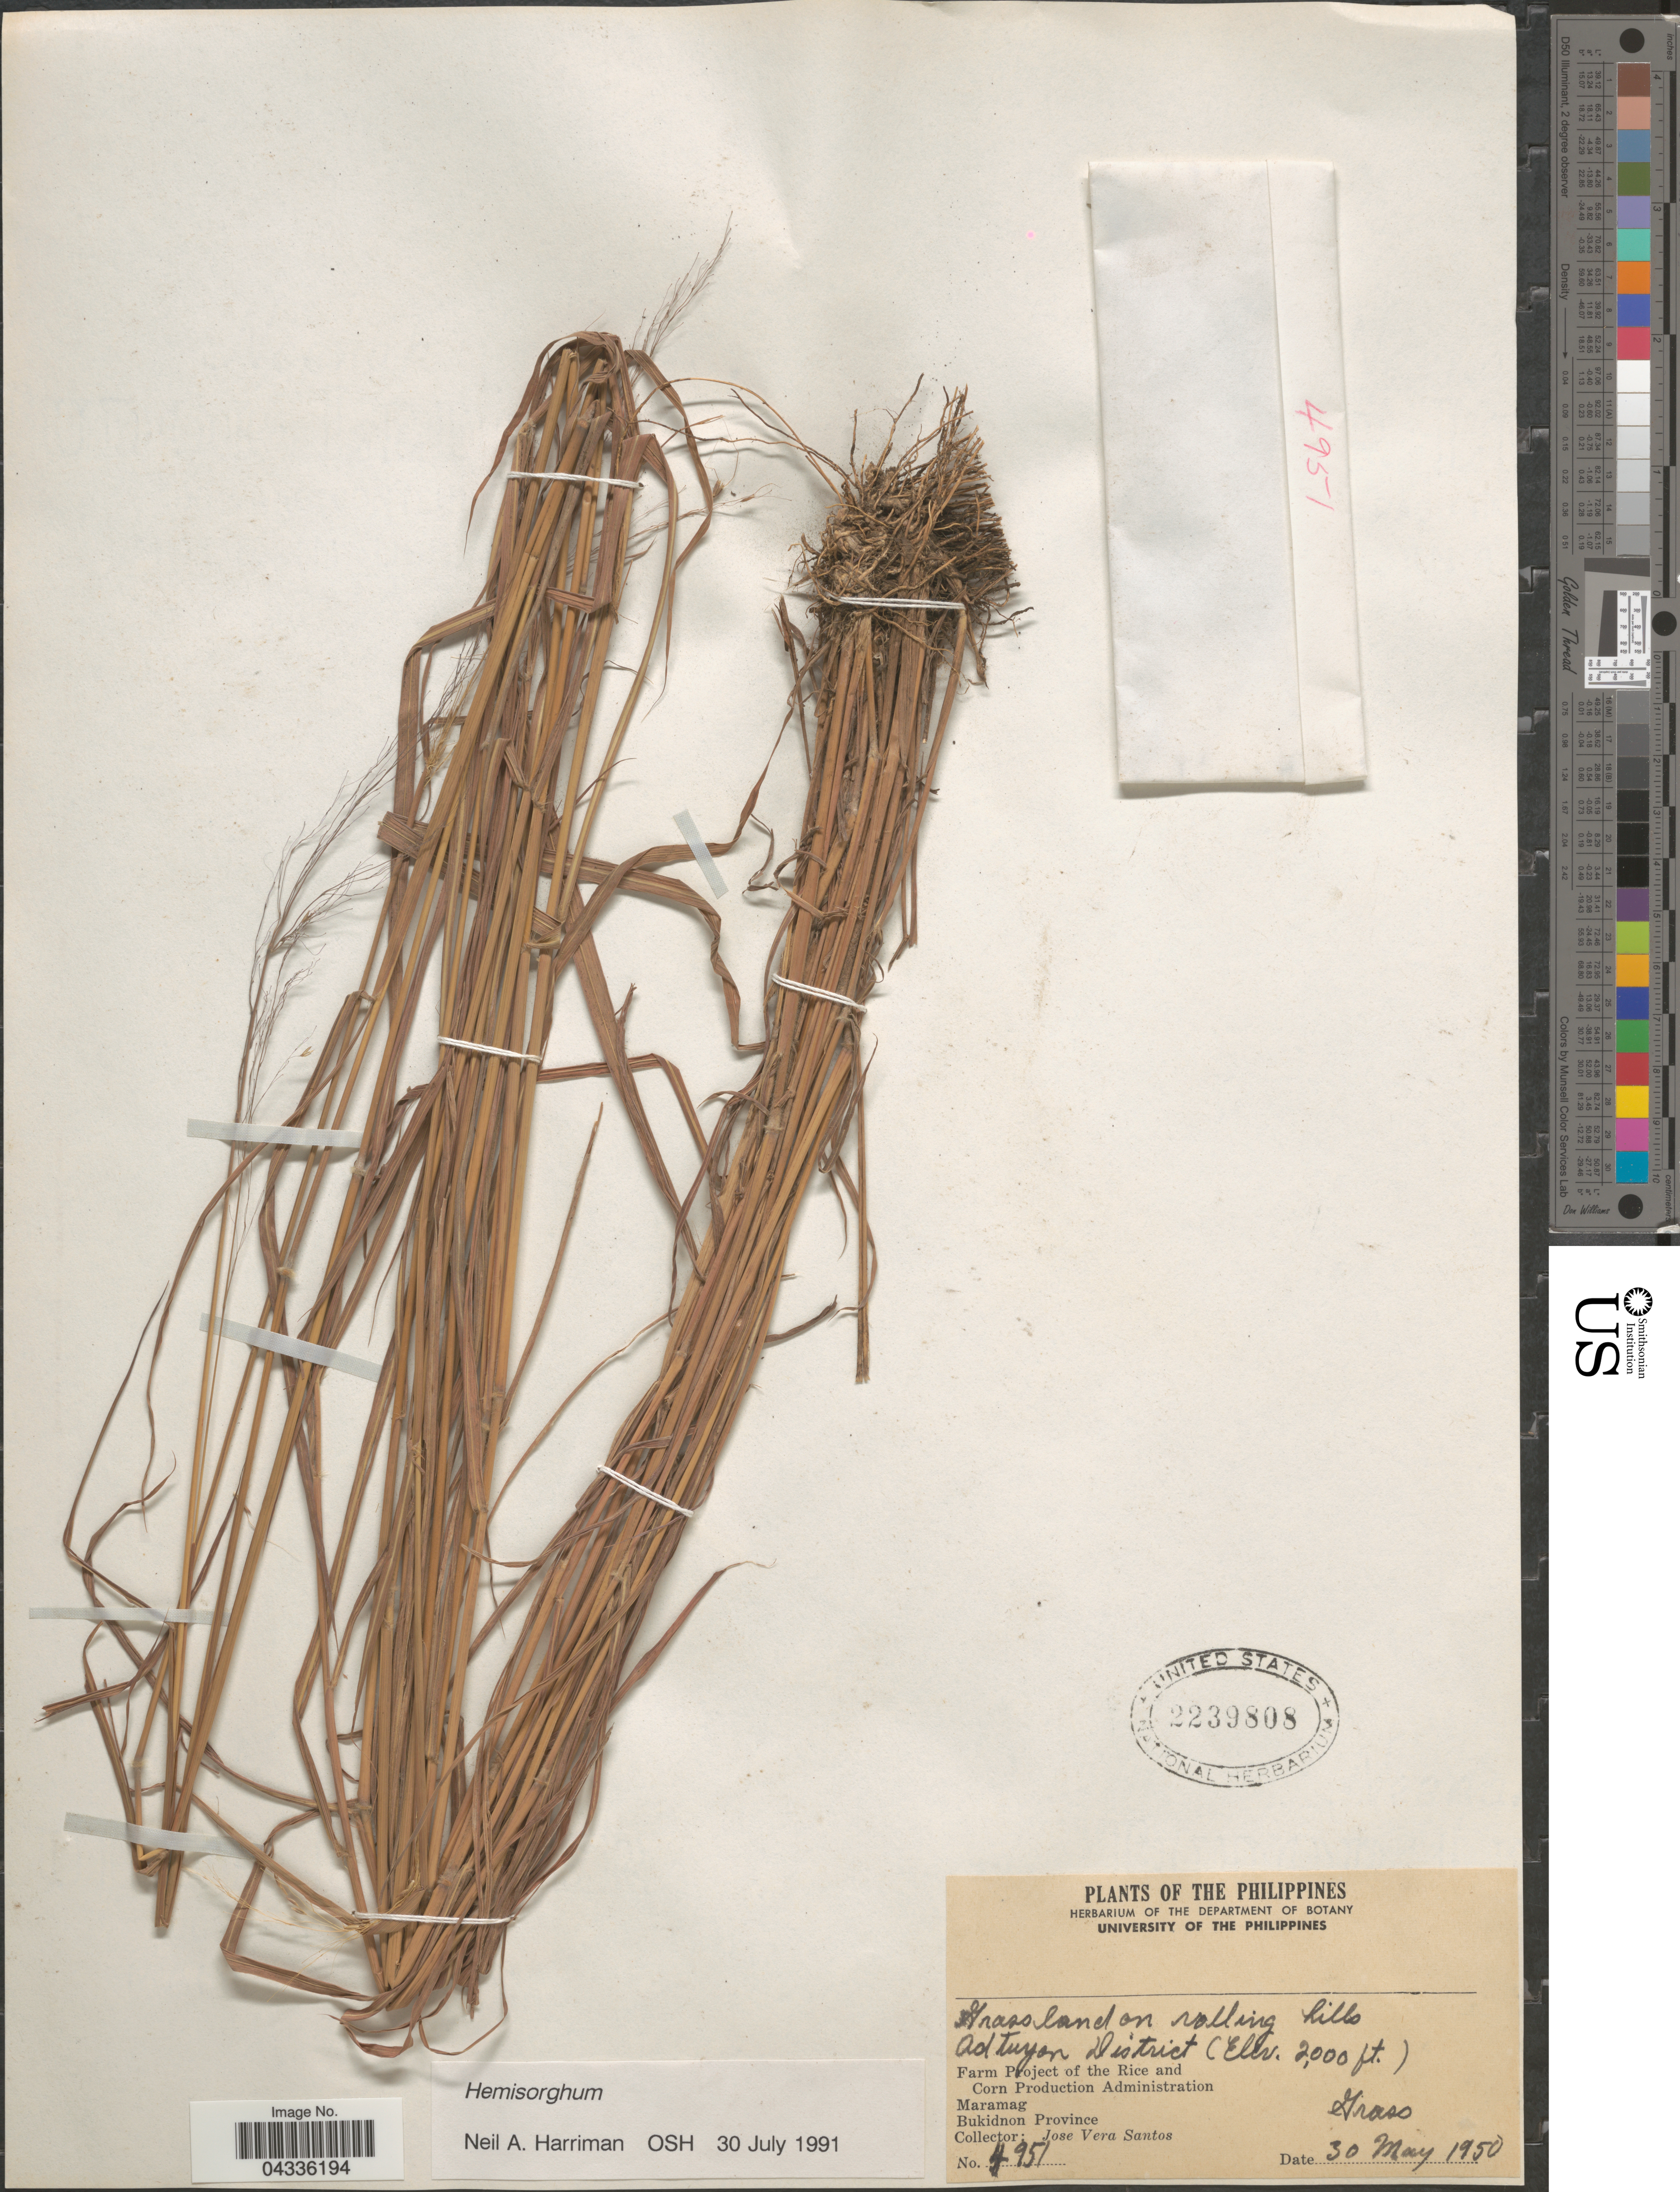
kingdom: Plantae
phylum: Tracheophyta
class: Liliopsida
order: Poales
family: Poaceae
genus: Hemisorghum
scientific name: Hemisorghum sp.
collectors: J. V. Santos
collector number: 4951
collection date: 1950-05-30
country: Philippines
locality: Ad tuyon District. Farm Project of the Rice and Corn Production Administration. Maramag. Bukidnon Province.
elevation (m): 610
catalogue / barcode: US 2239808